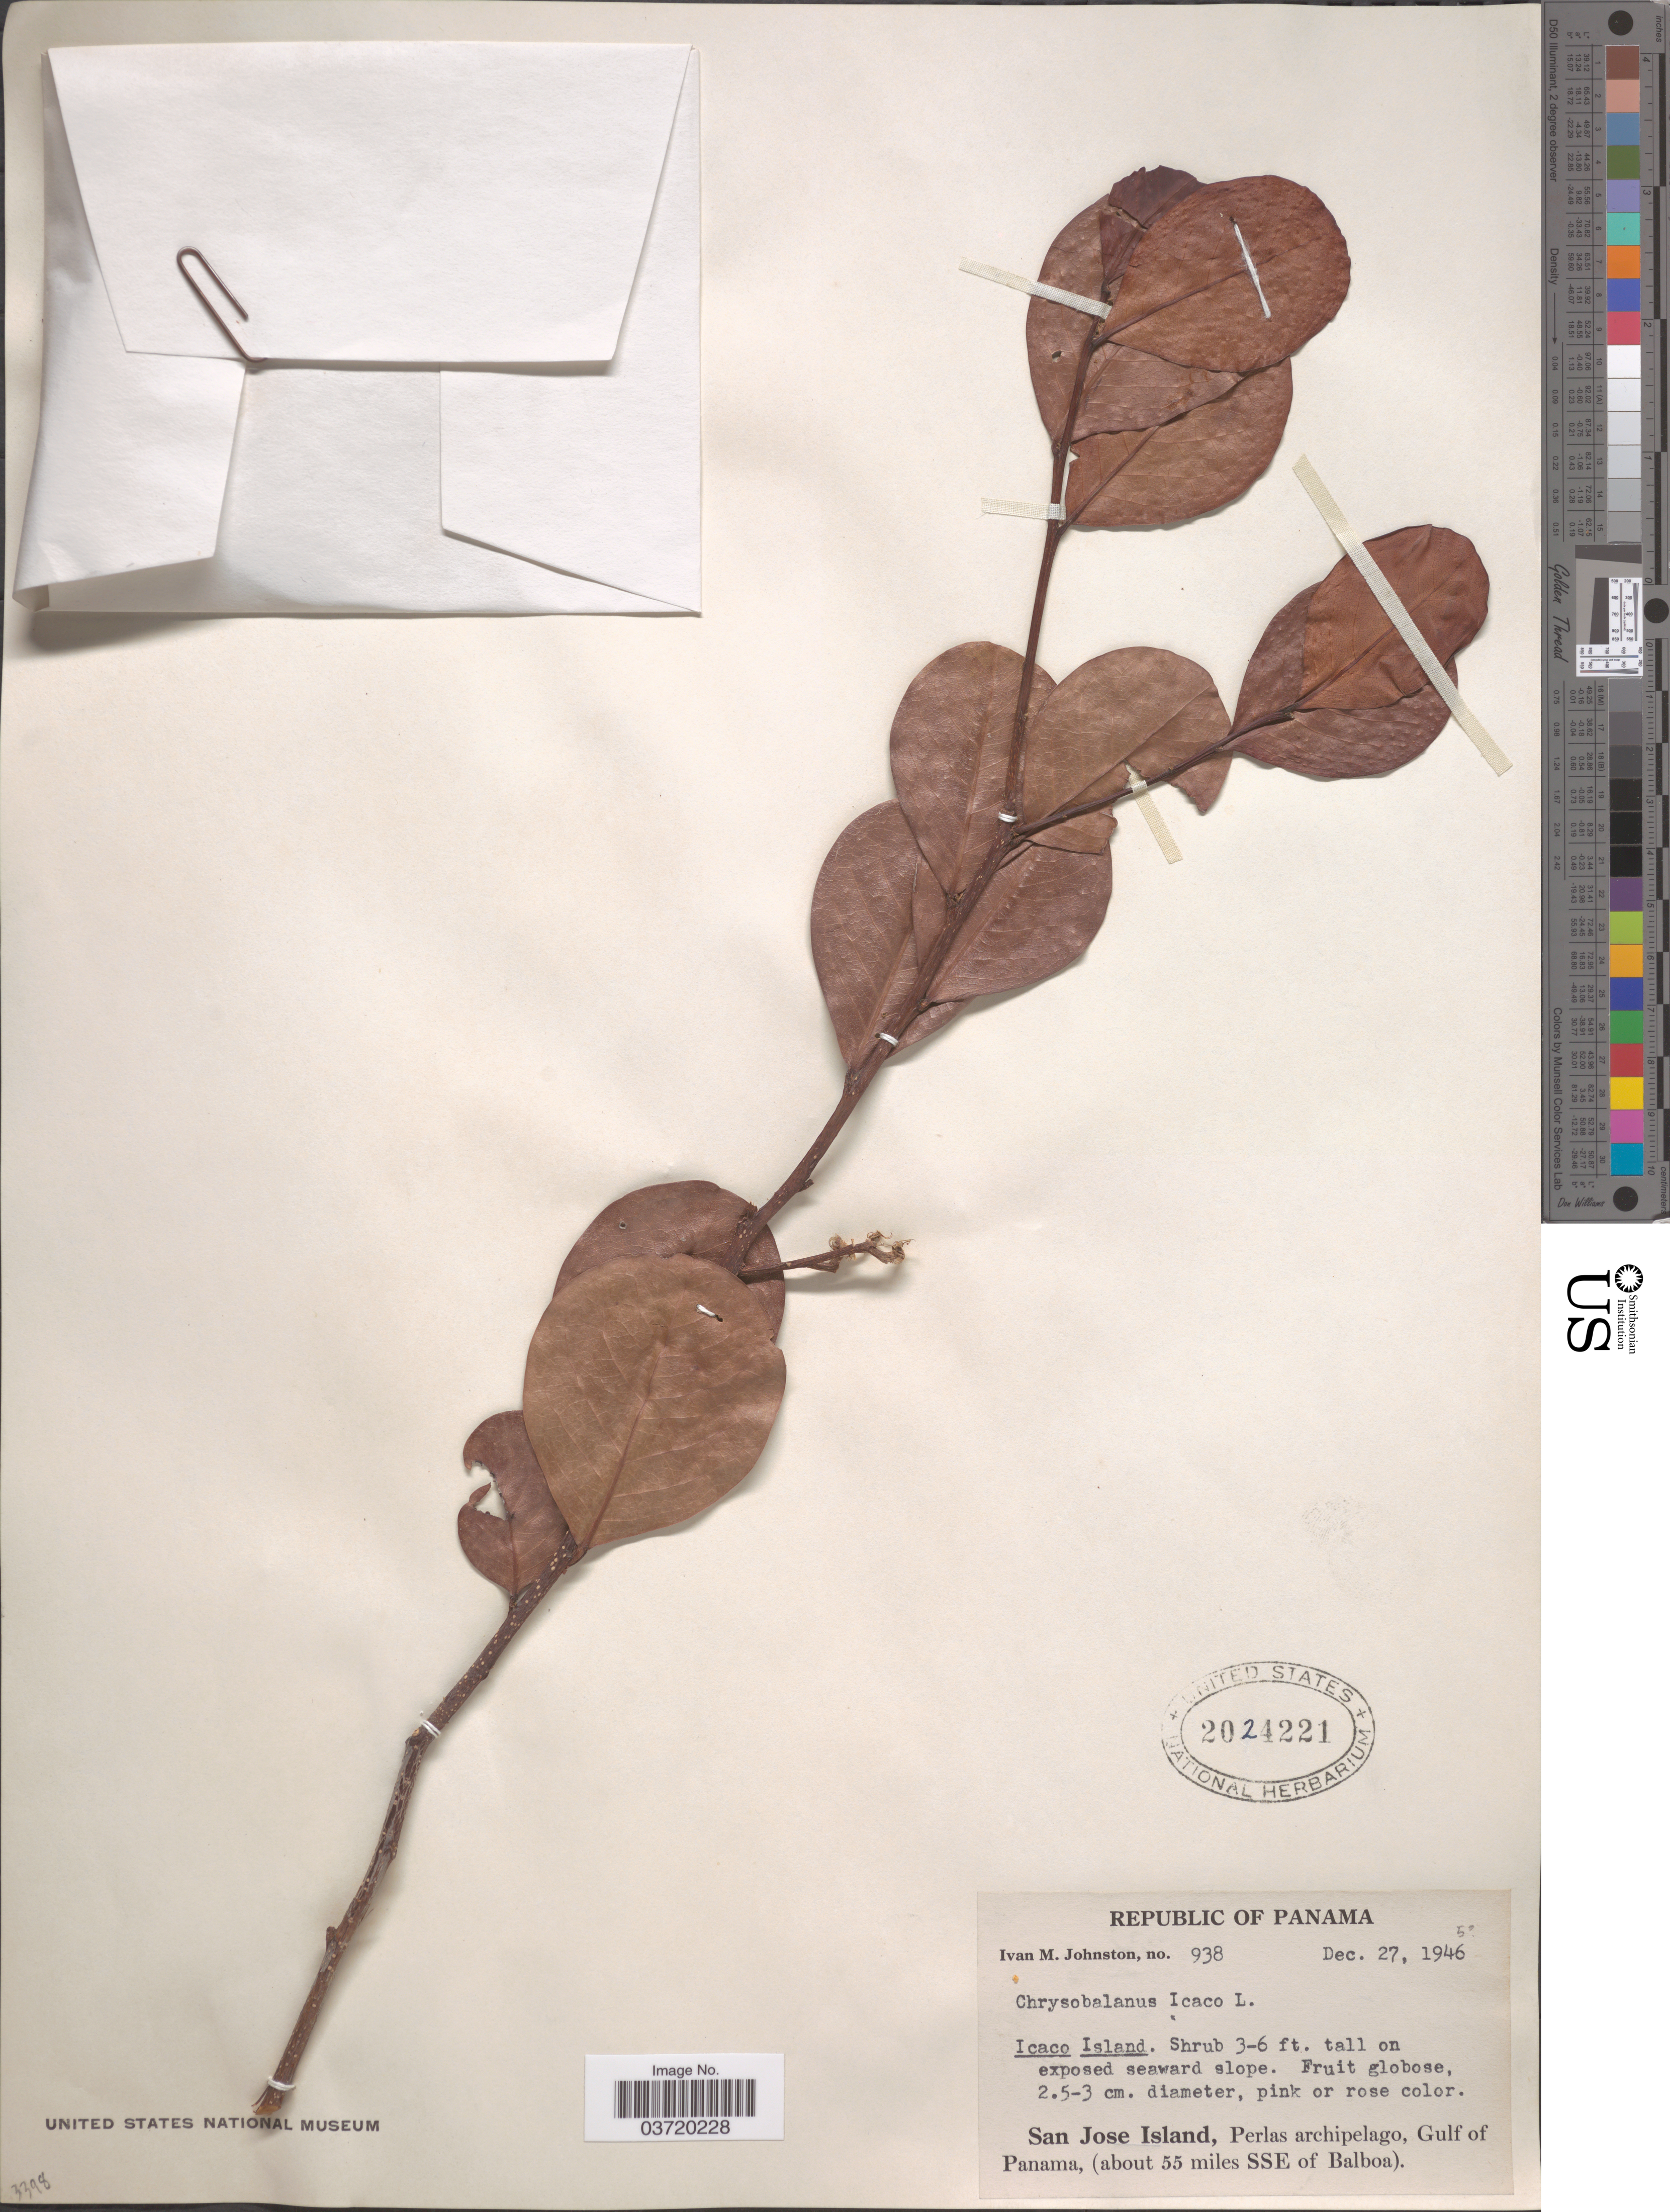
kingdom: Plantae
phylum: Tracheophyta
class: Magnoliopsida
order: Malpighiales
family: Chrysobalanaceae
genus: Chrysobalanus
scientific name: Chrysobalanus icaco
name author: L.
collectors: I.M. Johnston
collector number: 938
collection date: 1946-12-27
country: Panama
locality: Icaco Island. San Jose Island, Perlas archipelago, Gulf of Panama, (about 55 miles SSE of Balboa).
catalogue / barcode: US 2024221